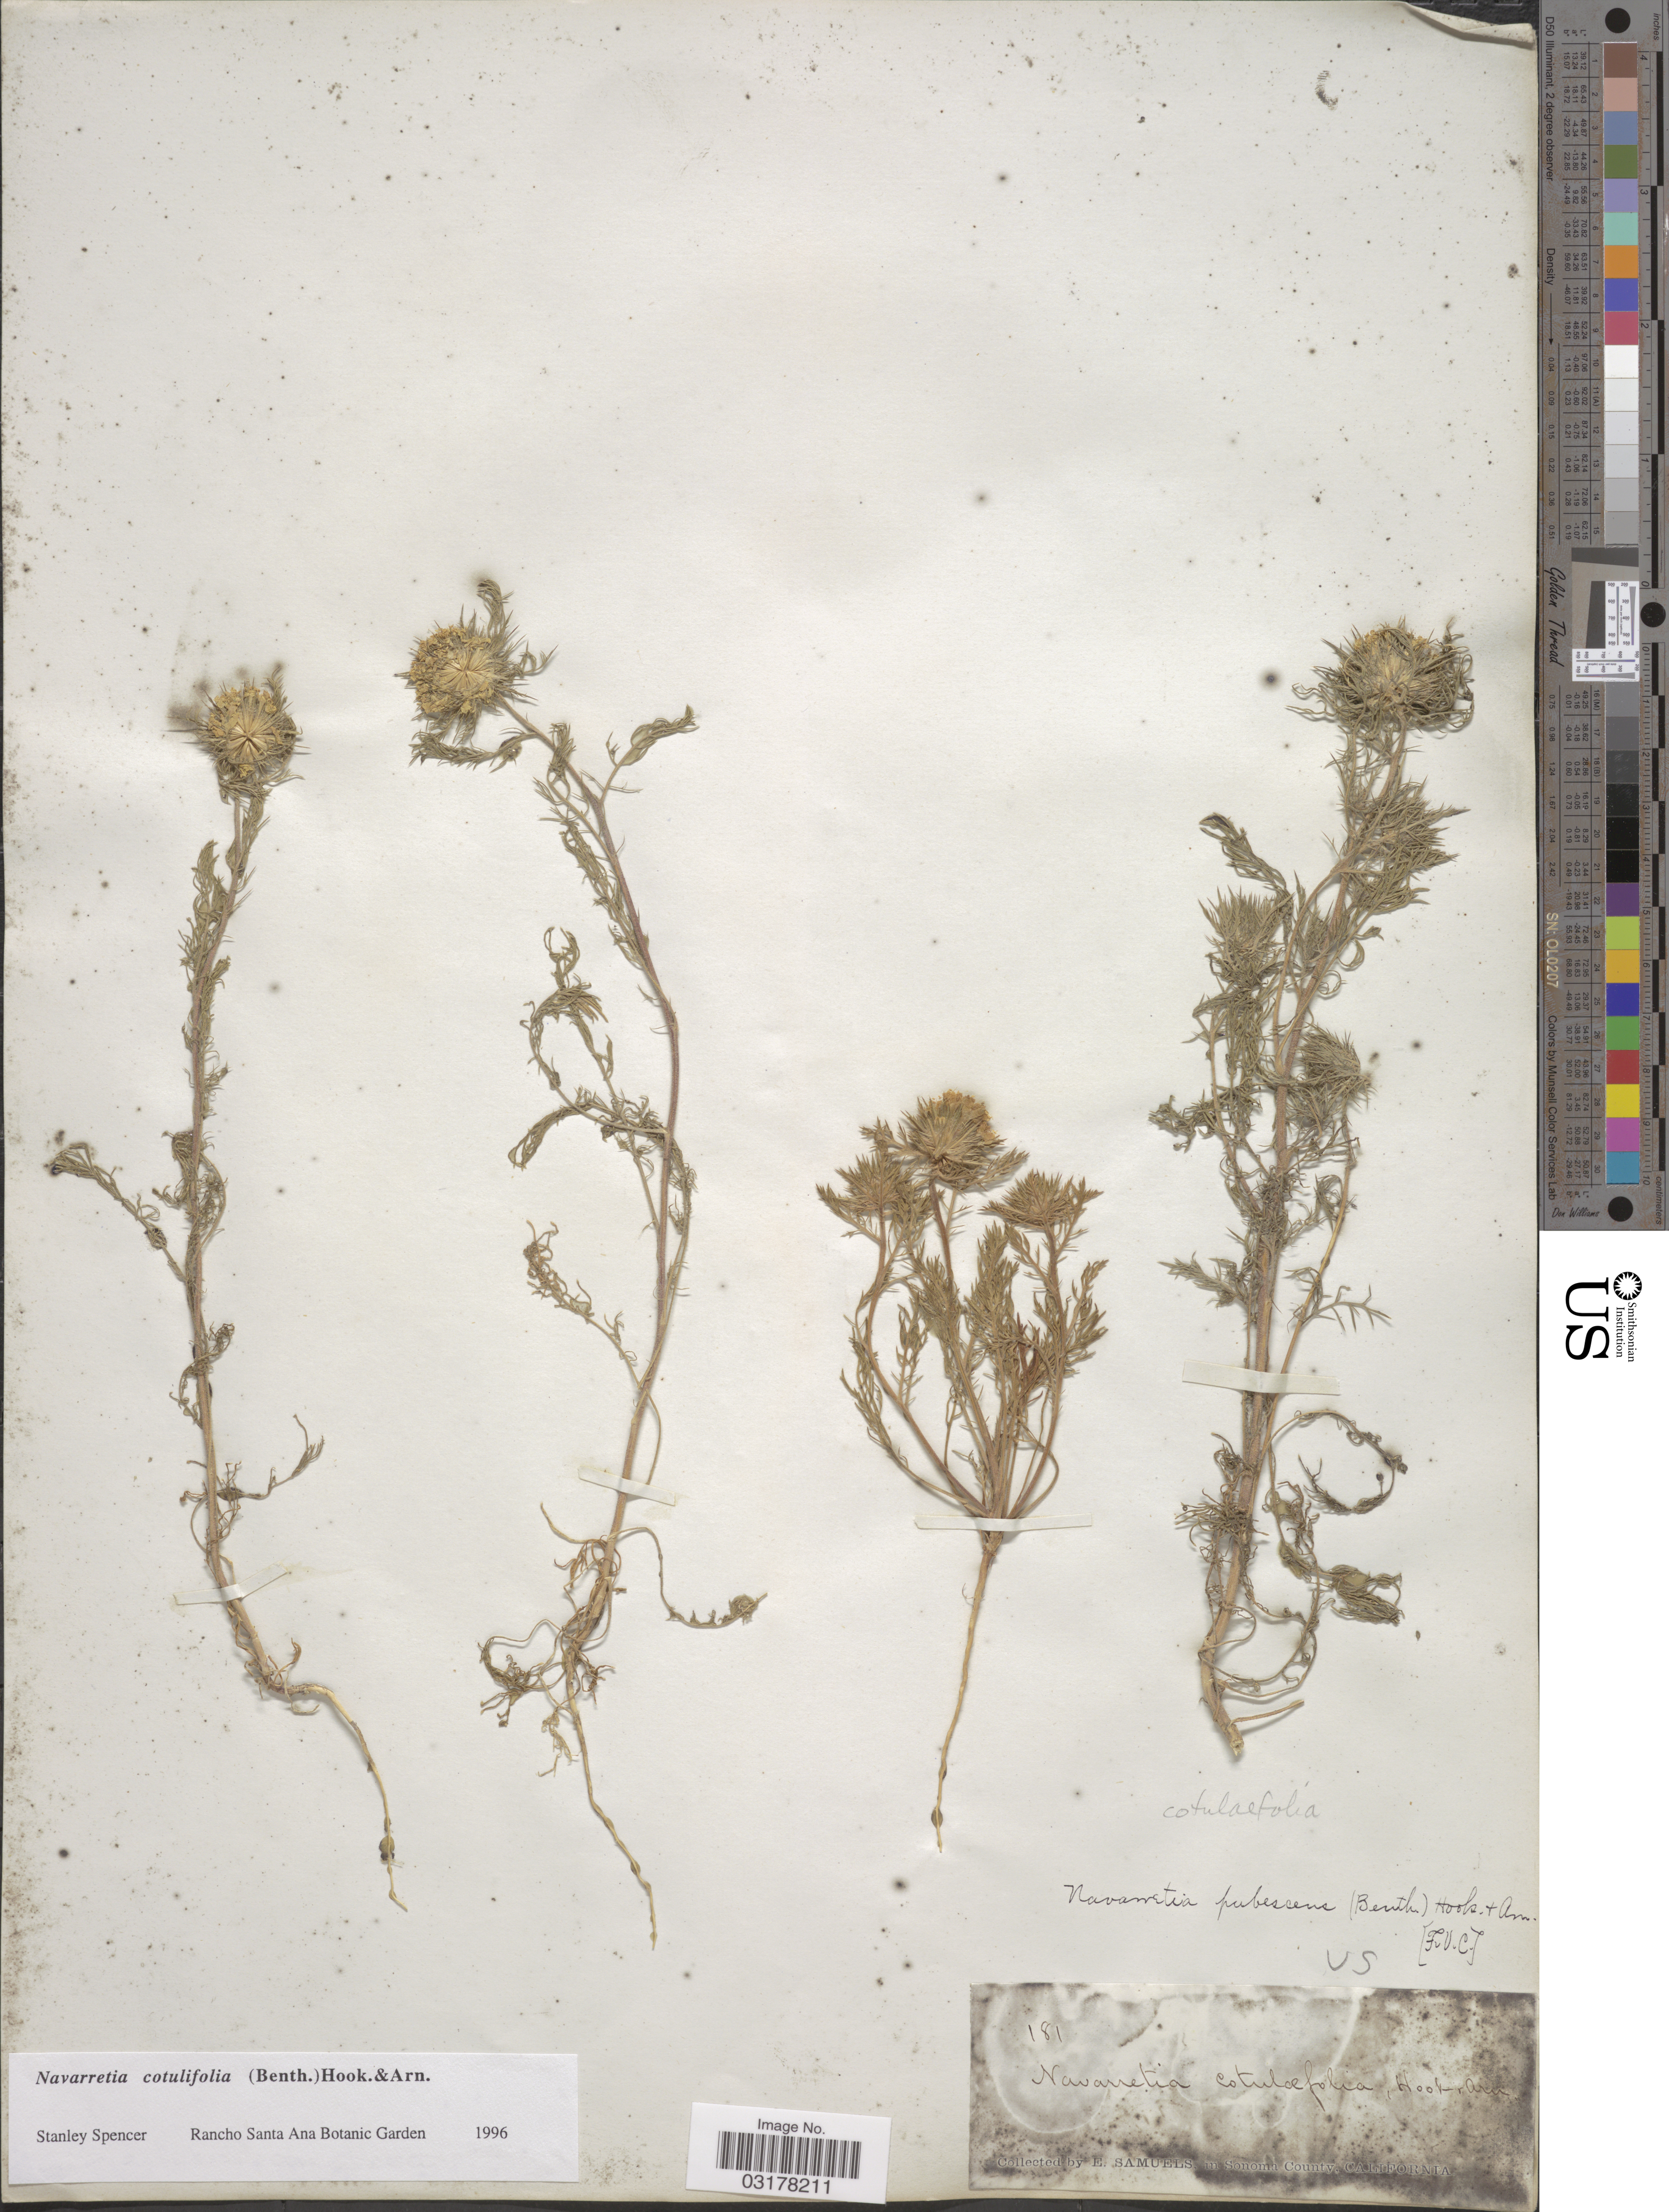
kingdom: Plantae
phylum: Tracheophyta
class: Magnoliopsida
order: Ericales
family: Polemoniaceae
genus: Navarretia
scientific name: Navarretia cotulifolia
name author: (Benth.) Hook. & Arn.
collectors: E. Samuels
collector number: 181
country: United States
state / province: California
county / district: Sonoma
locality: Sonoma County.